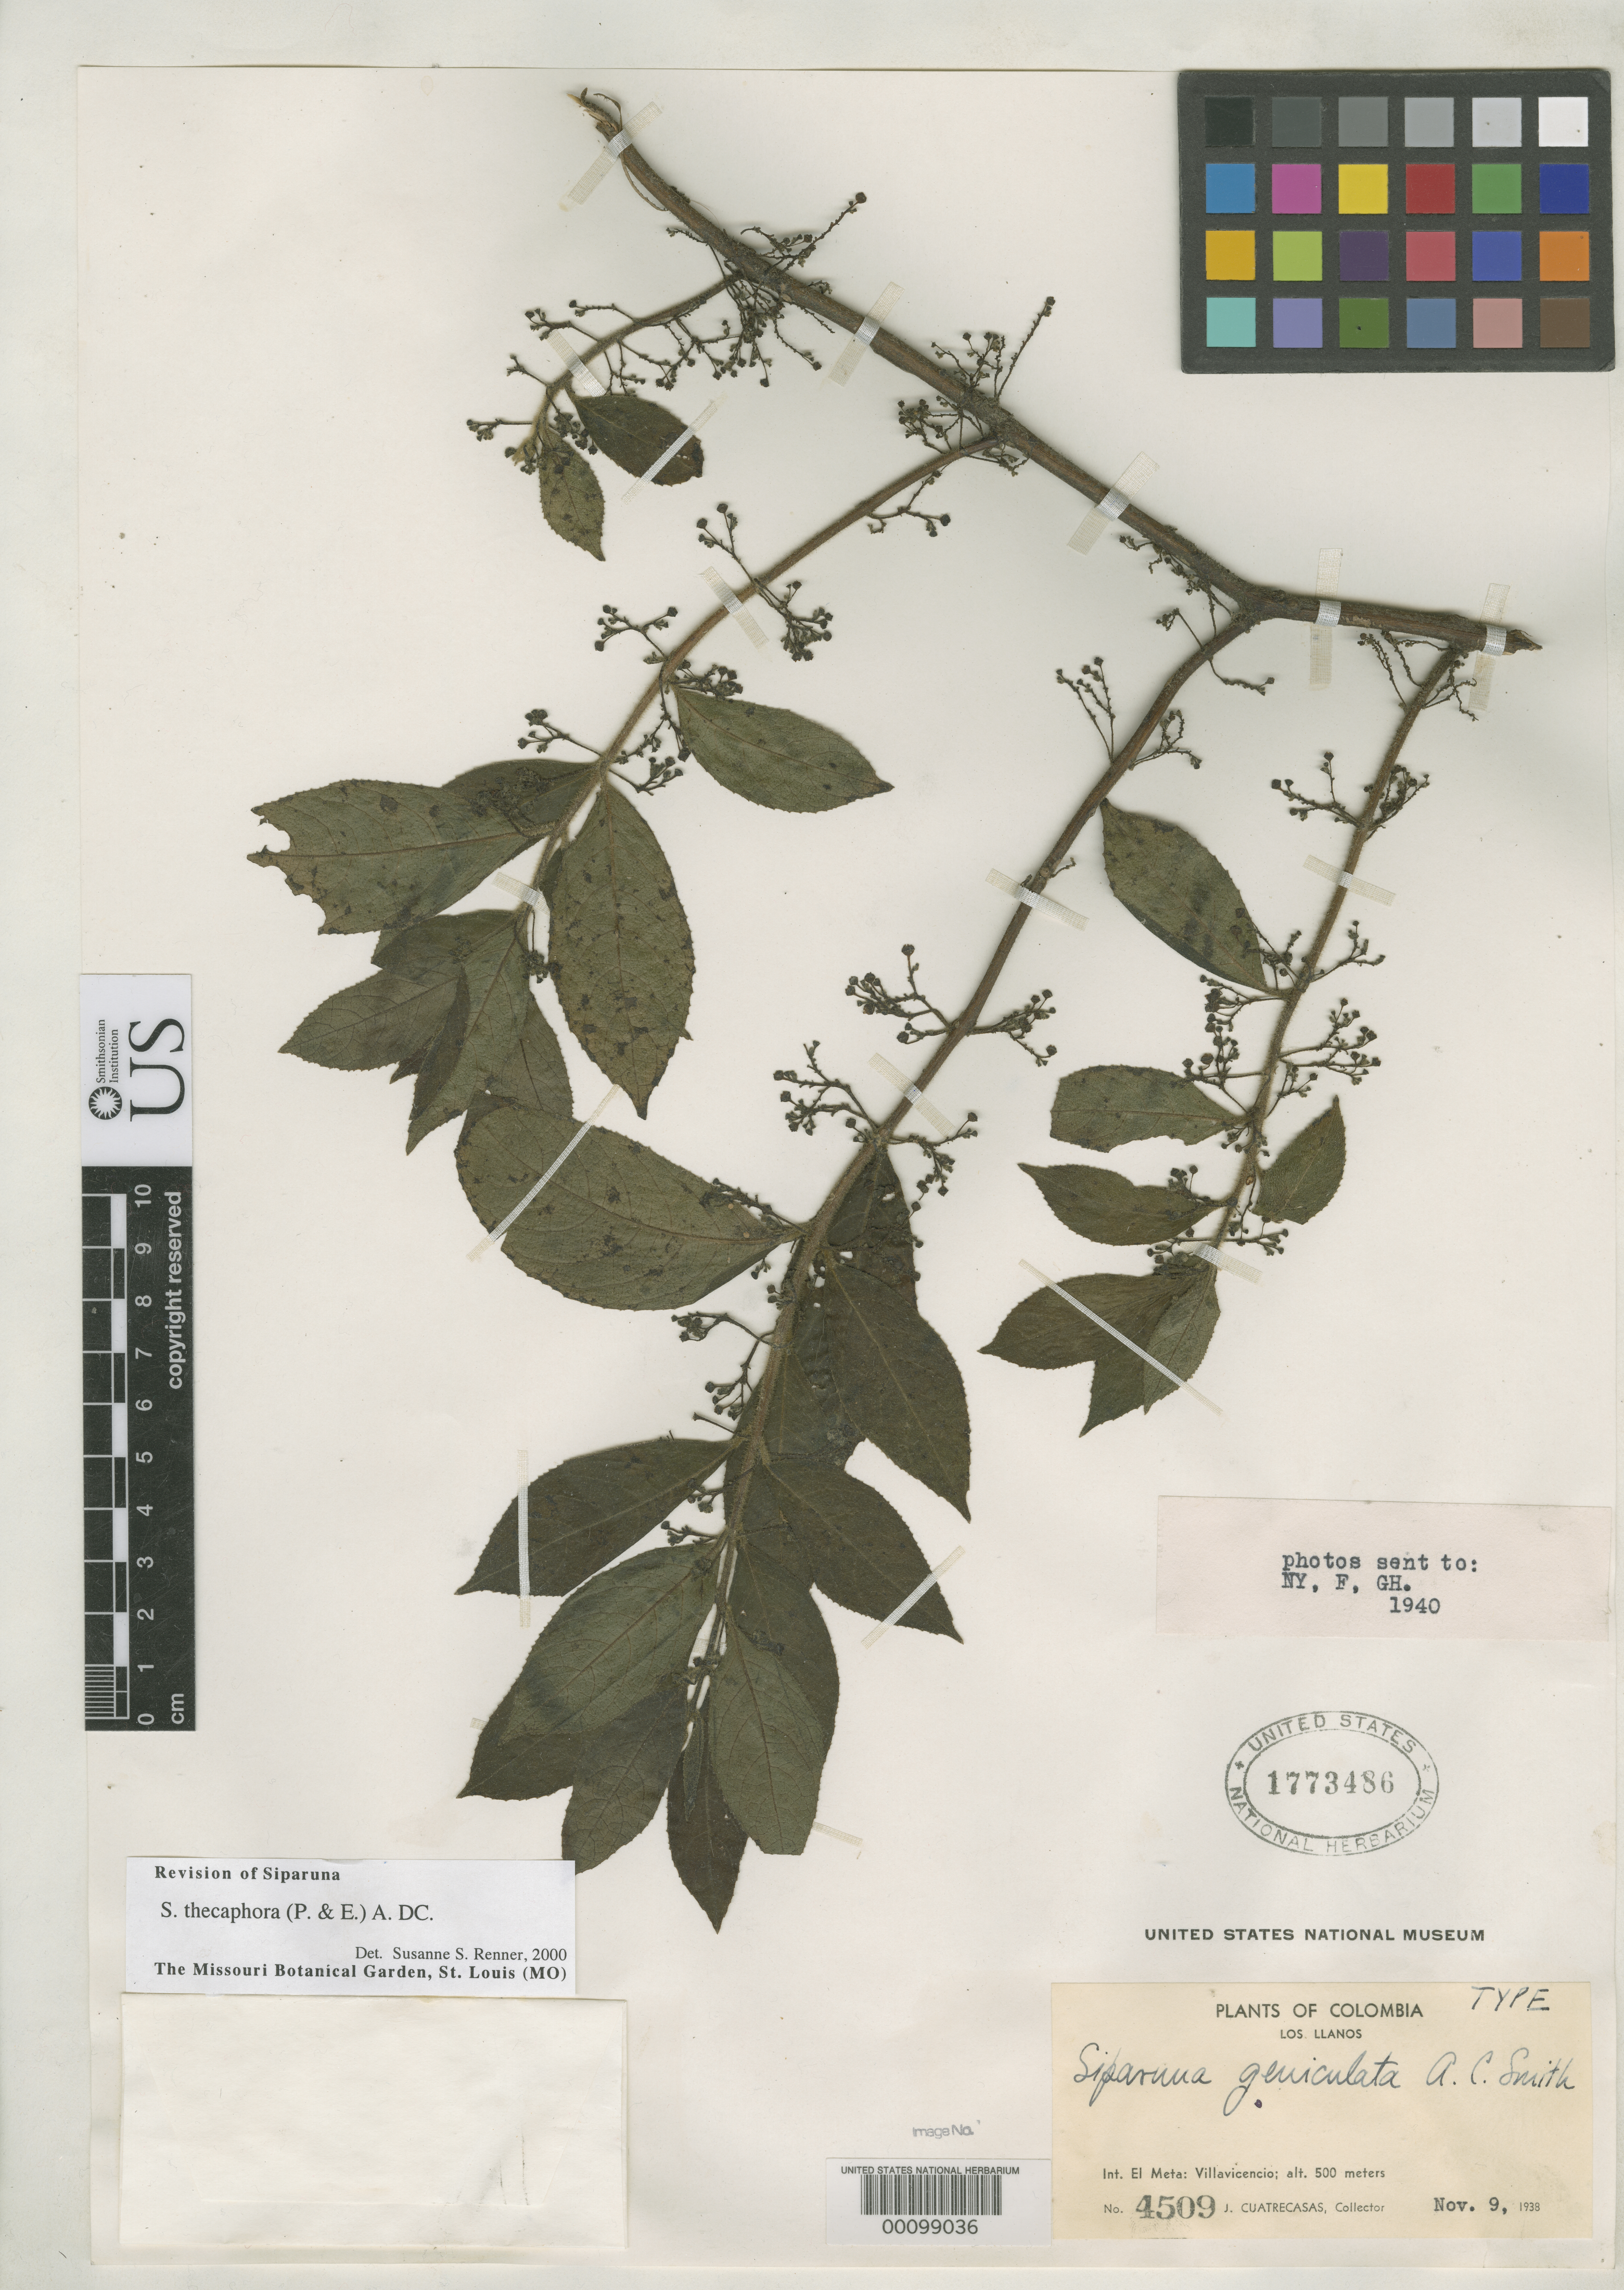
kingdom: Plantae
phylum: Tracheophyta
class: Magnoliopsida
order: Laurales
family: Siparunaceae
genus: Siparuna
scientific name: Siparuna geniculata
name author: A.C. Sm.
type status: Holotype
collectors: J. Cuatrecasas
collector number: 4509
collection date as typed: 09 Nov 1938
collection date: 1938-11-09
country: Colombia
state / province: Meta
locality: Villa Vicencia.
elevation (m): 500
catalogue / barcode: US 1773486